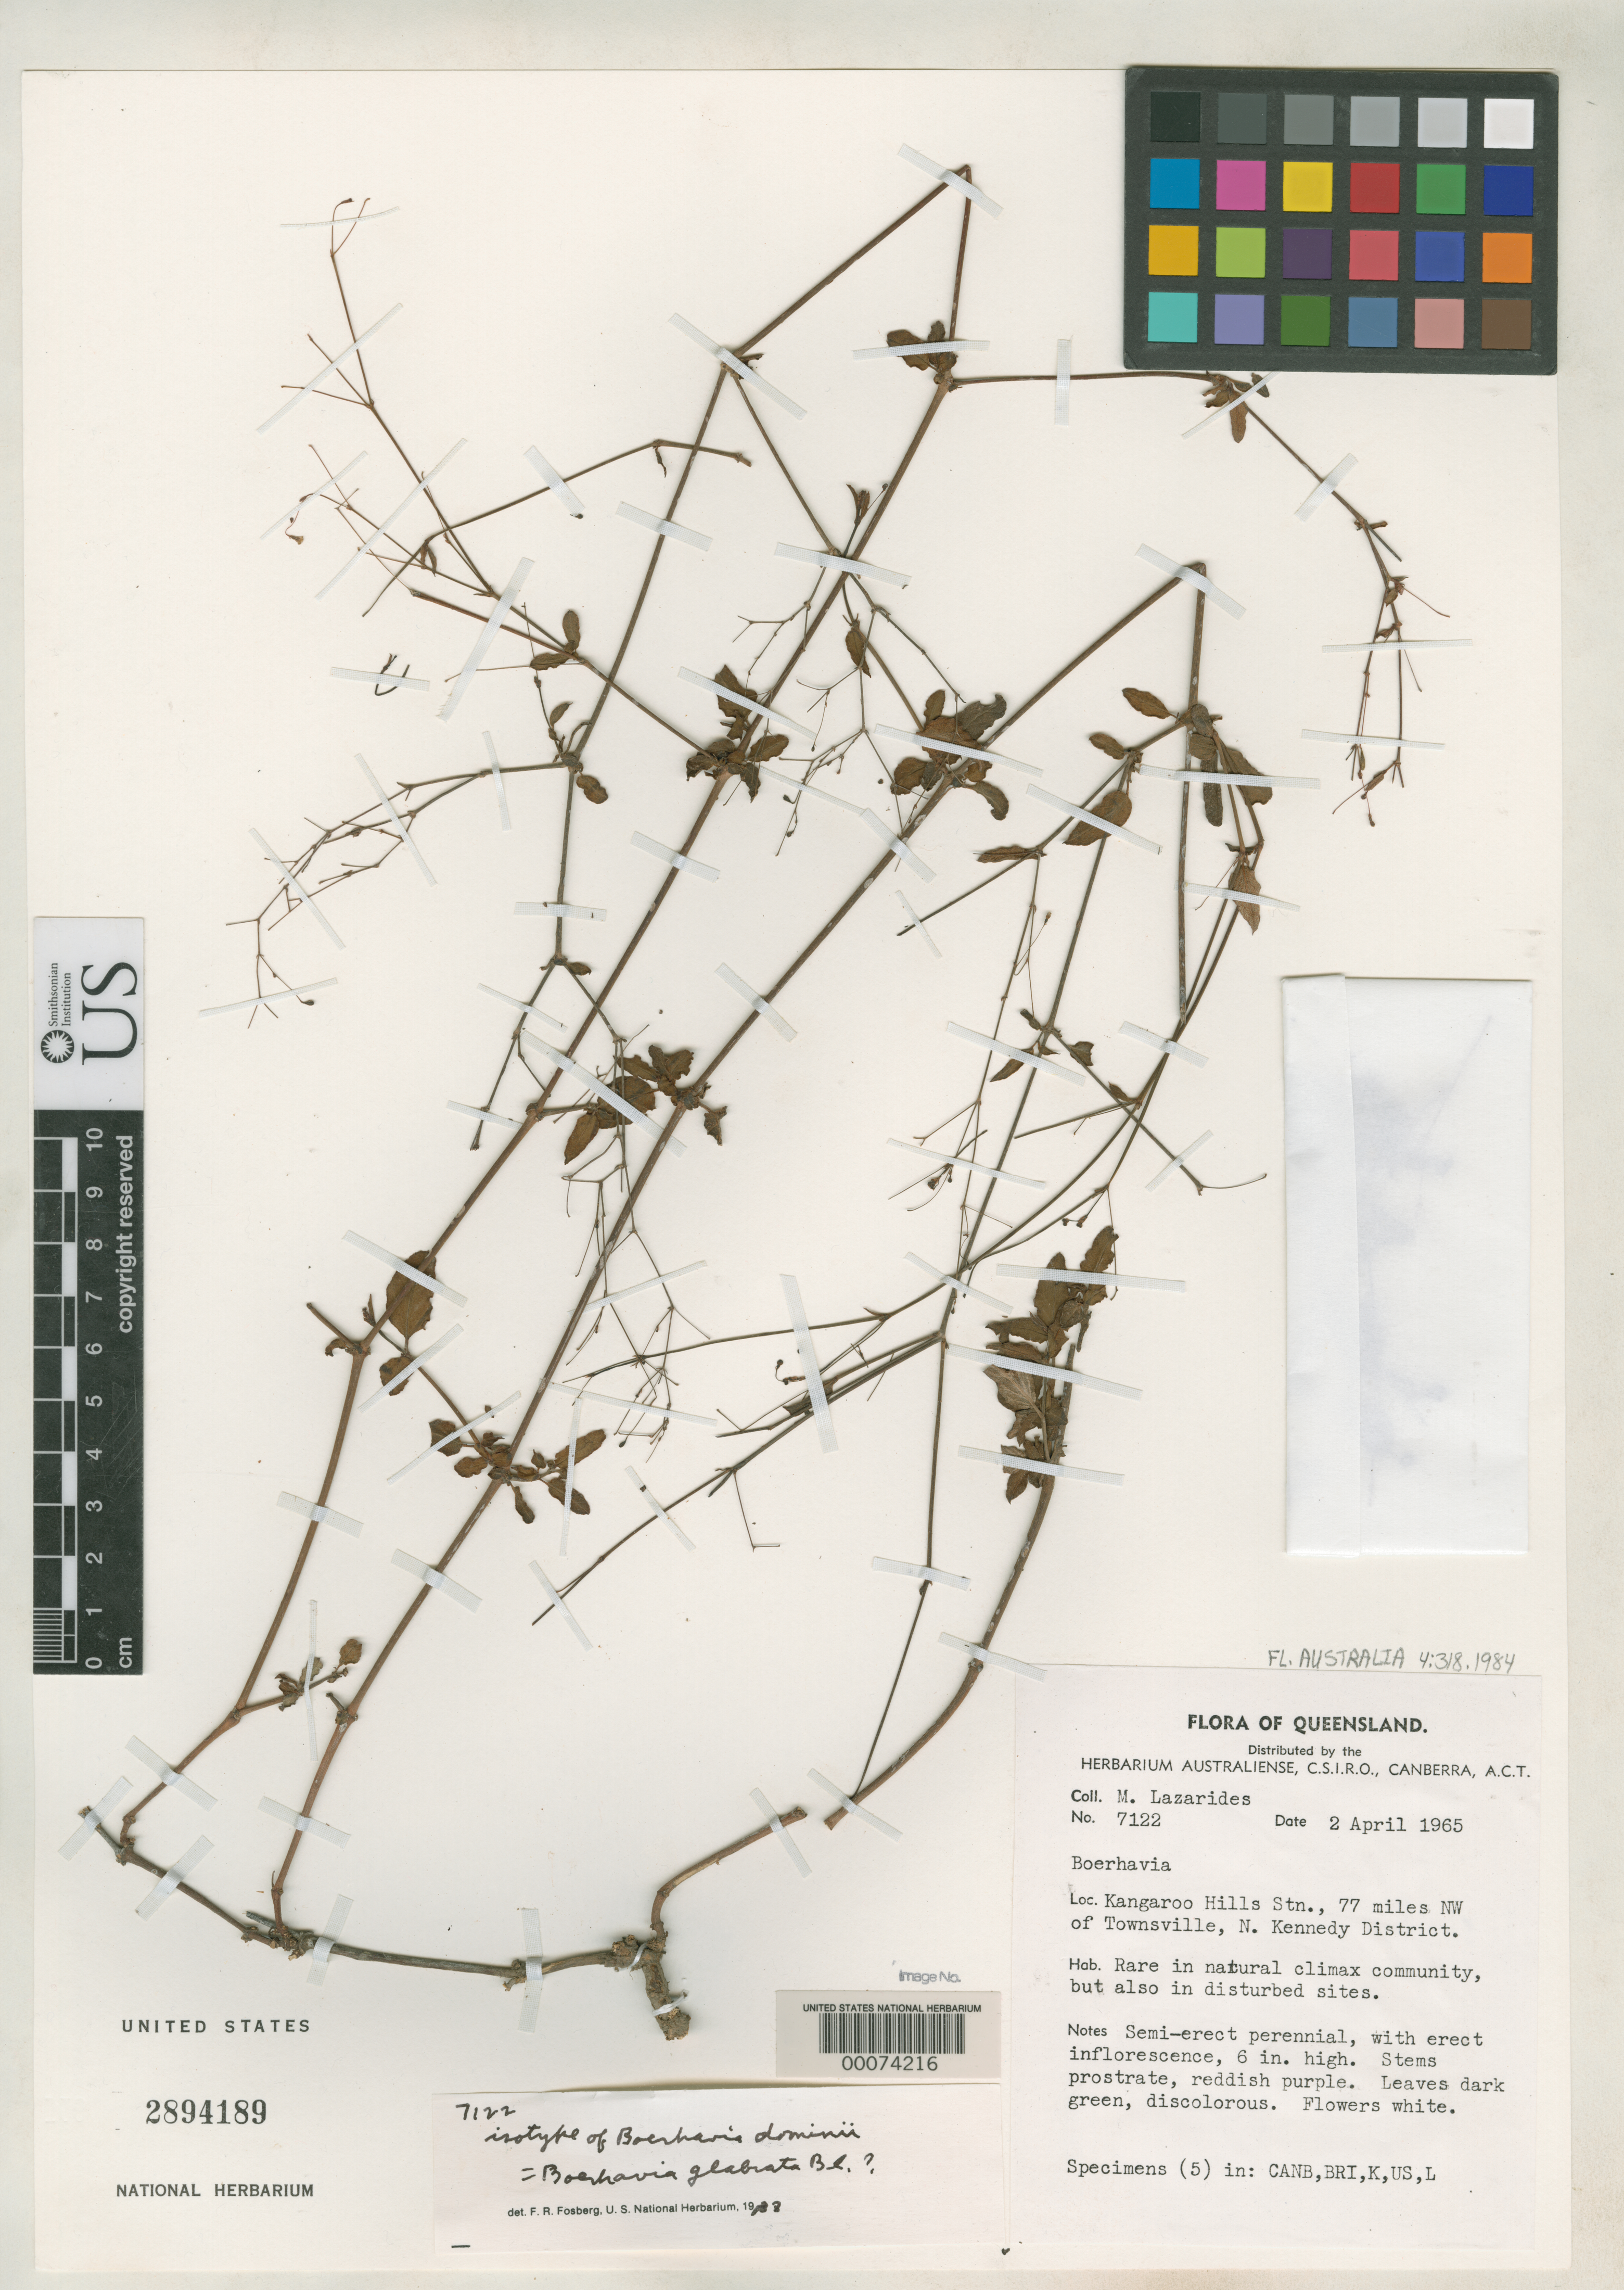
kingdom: Plantae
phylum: Tracheophyta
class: Magnoliopsida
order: Caryophyllales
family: Nyctaginaceae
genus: Boerhavia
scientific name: Boerhavia dominii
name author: Meikle & Hewson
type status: Isotype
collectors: M. Lazarides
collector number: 7122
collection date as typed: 02 Apr 1965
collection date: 1965-04-02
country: Australia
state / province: Queensland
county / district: Kennedy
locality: Kangaoo Hills Stn., 77 mi NW of Townsville.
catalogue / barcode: US 2894189